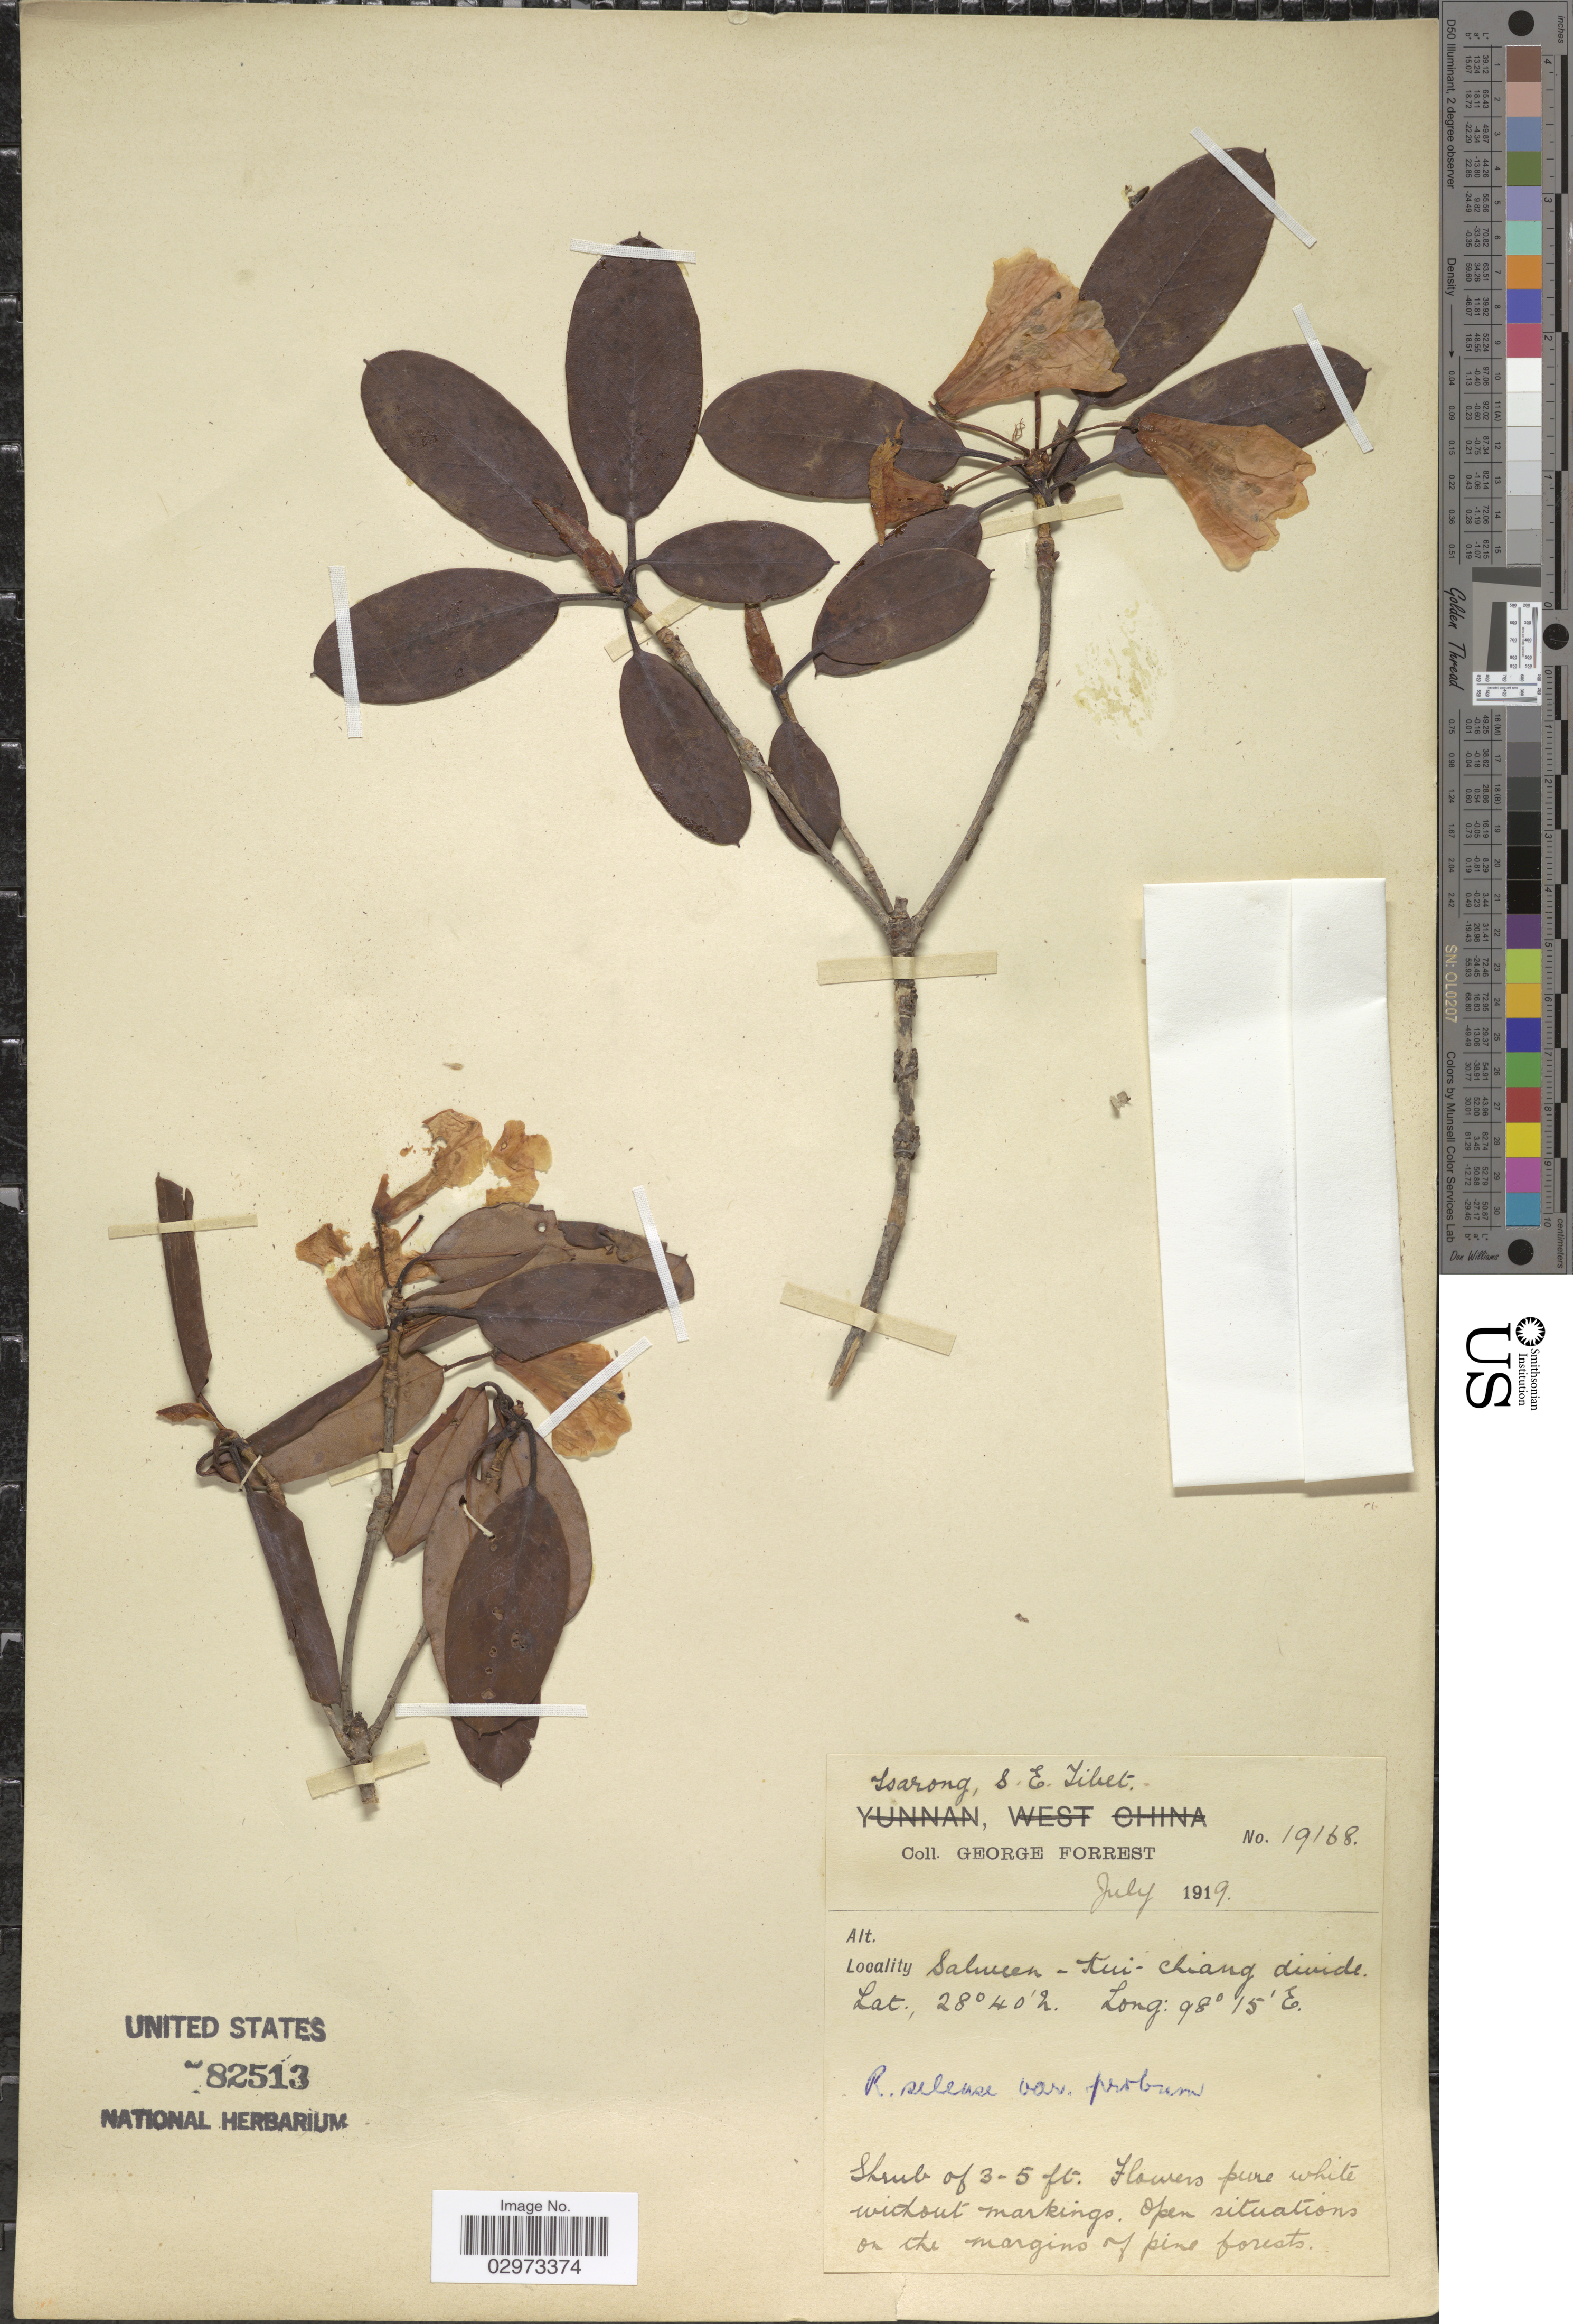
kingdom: Plantae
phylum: Tracheophyta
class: Magnoliopsida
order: Ericales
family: Ericaceae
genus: Rhododendron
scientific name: Rhododendron selense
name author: Franch.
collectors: G. Forrest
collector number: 19168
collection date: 1919-07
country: China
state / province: Xizang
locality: Tsarong, S. E. Tibet. Salween-Kui-Chiang divide.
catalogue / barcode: US 582513